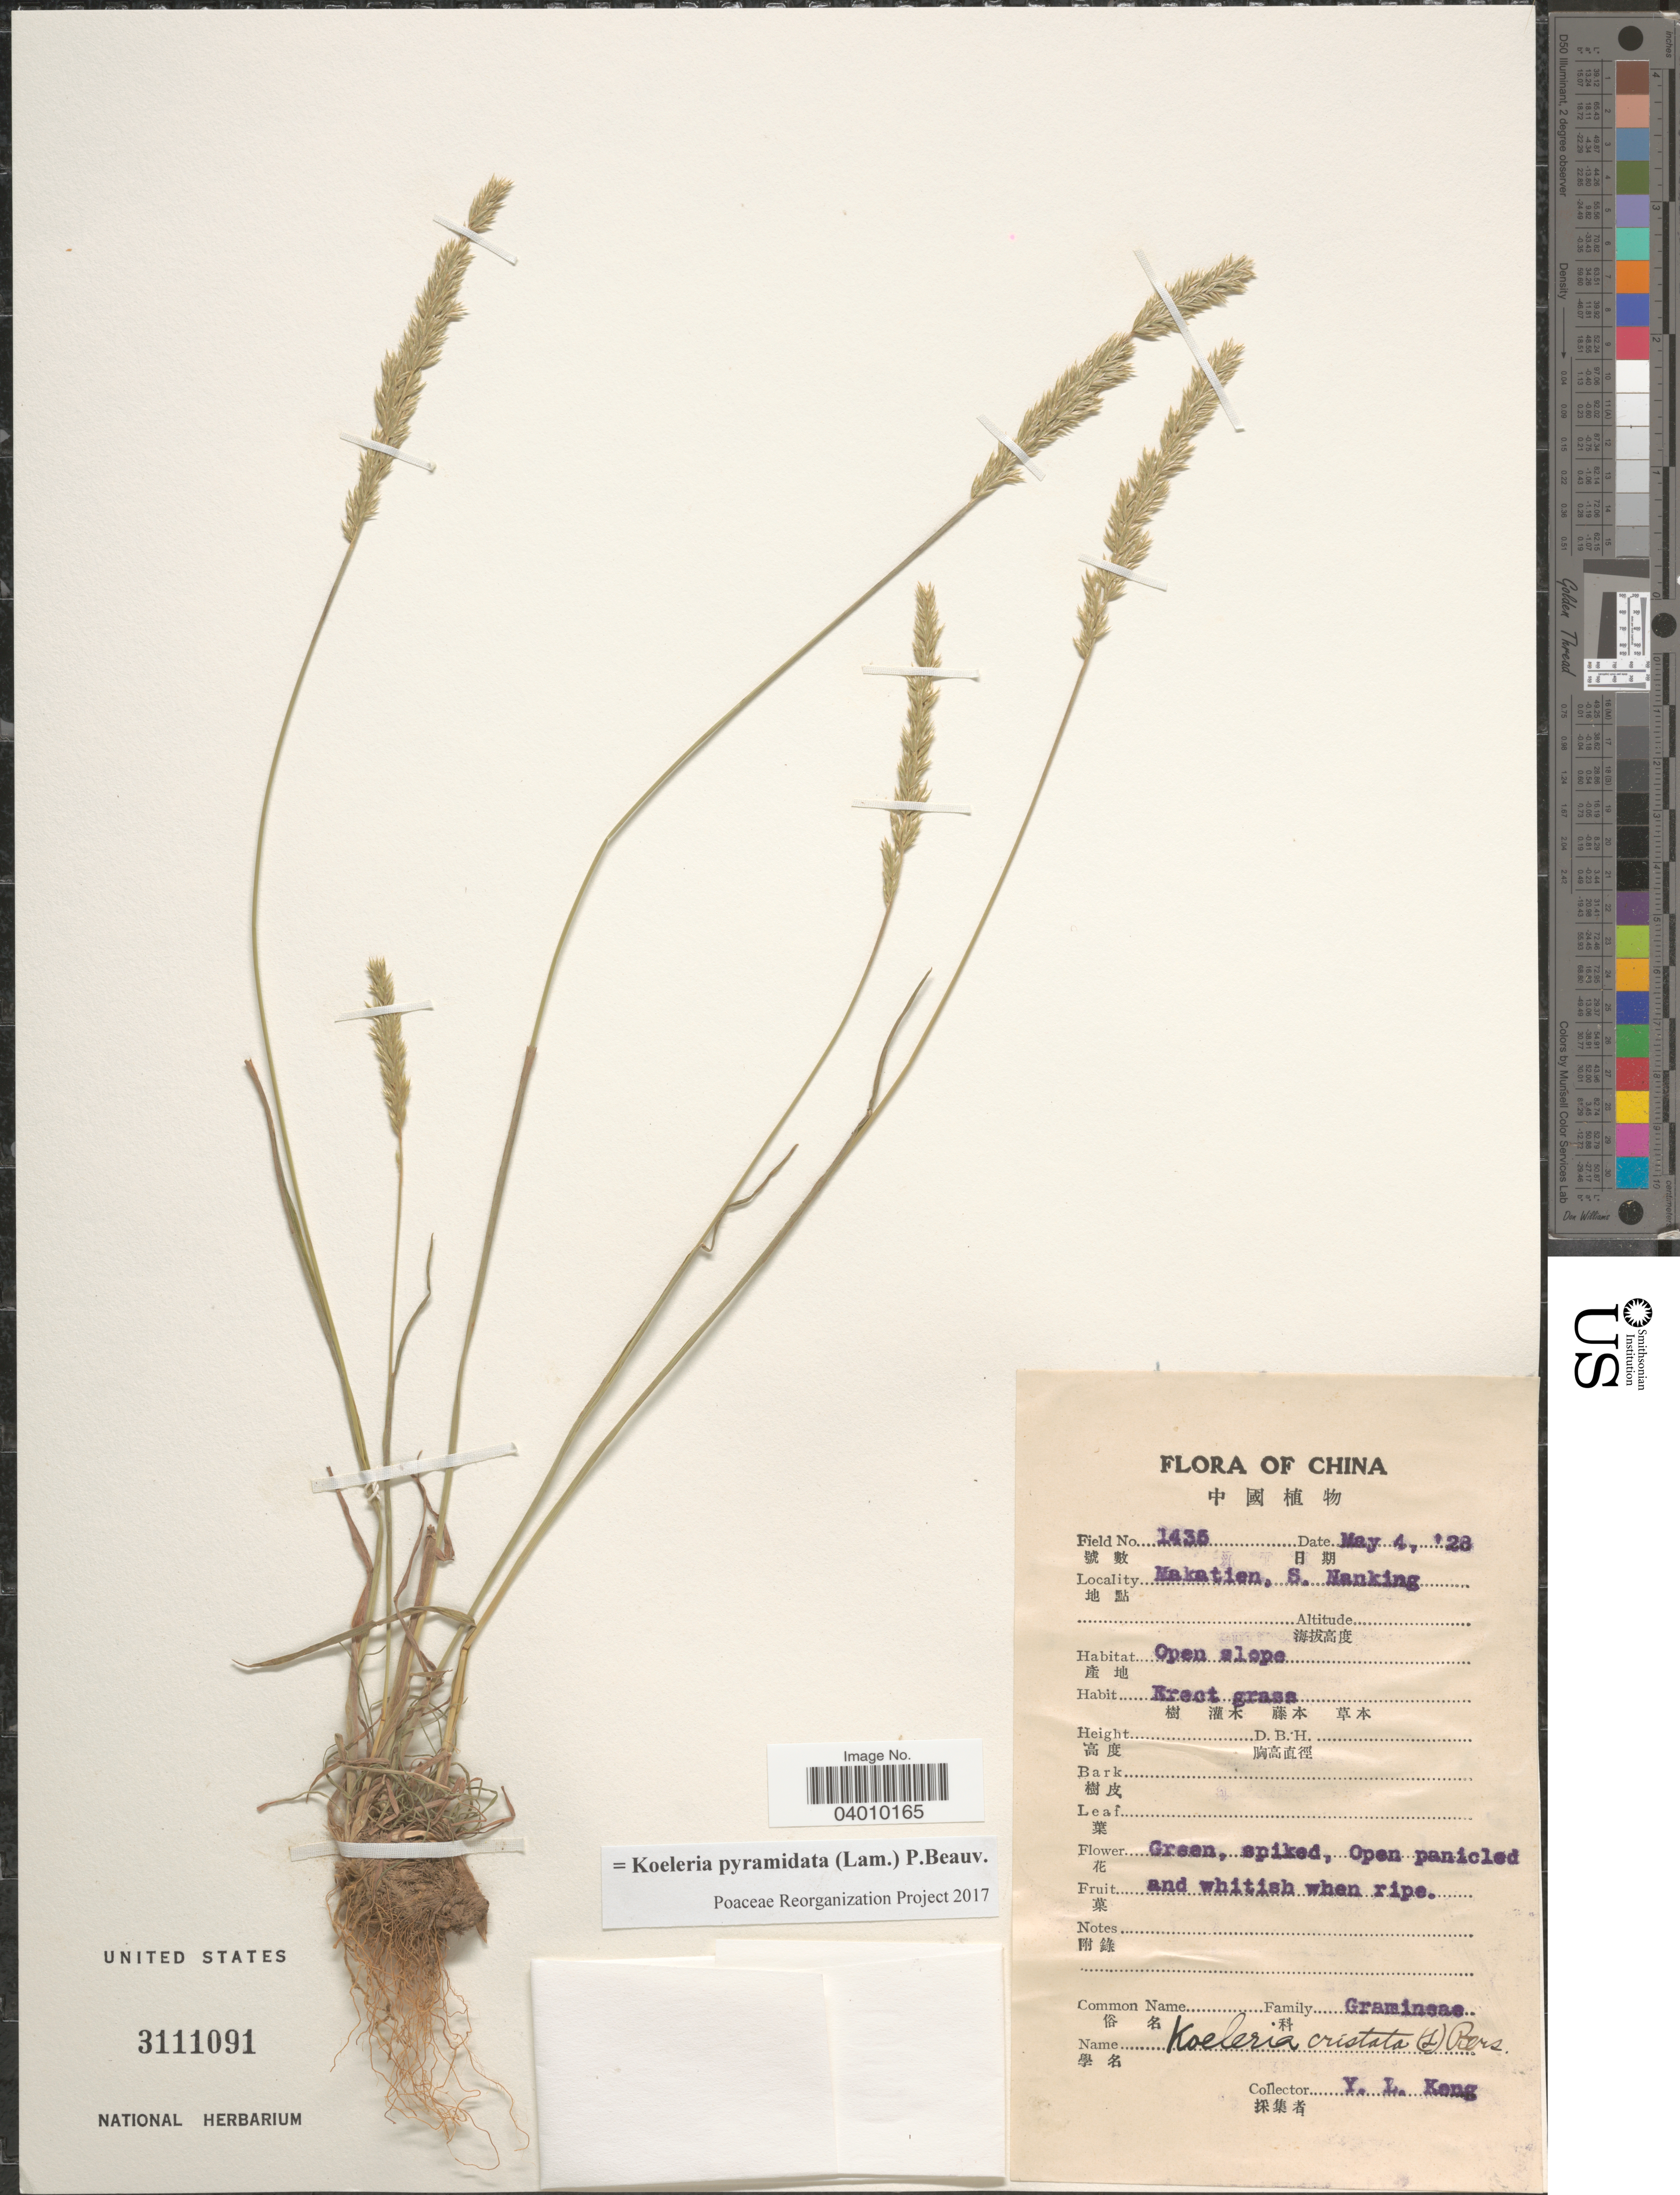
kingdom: Plantae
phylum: Tracheophyta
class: Liliopsida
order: Poales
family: Poaceae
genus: Koeleria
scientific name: Koeleria pyramidata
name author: (Lam.) P. Beauv.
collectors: Y. L. Keng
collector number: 1435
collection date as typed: Transcribed d/m/y: 4/5/28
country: China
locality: Nakatien, S. Nanking.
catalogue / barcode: US 3111091